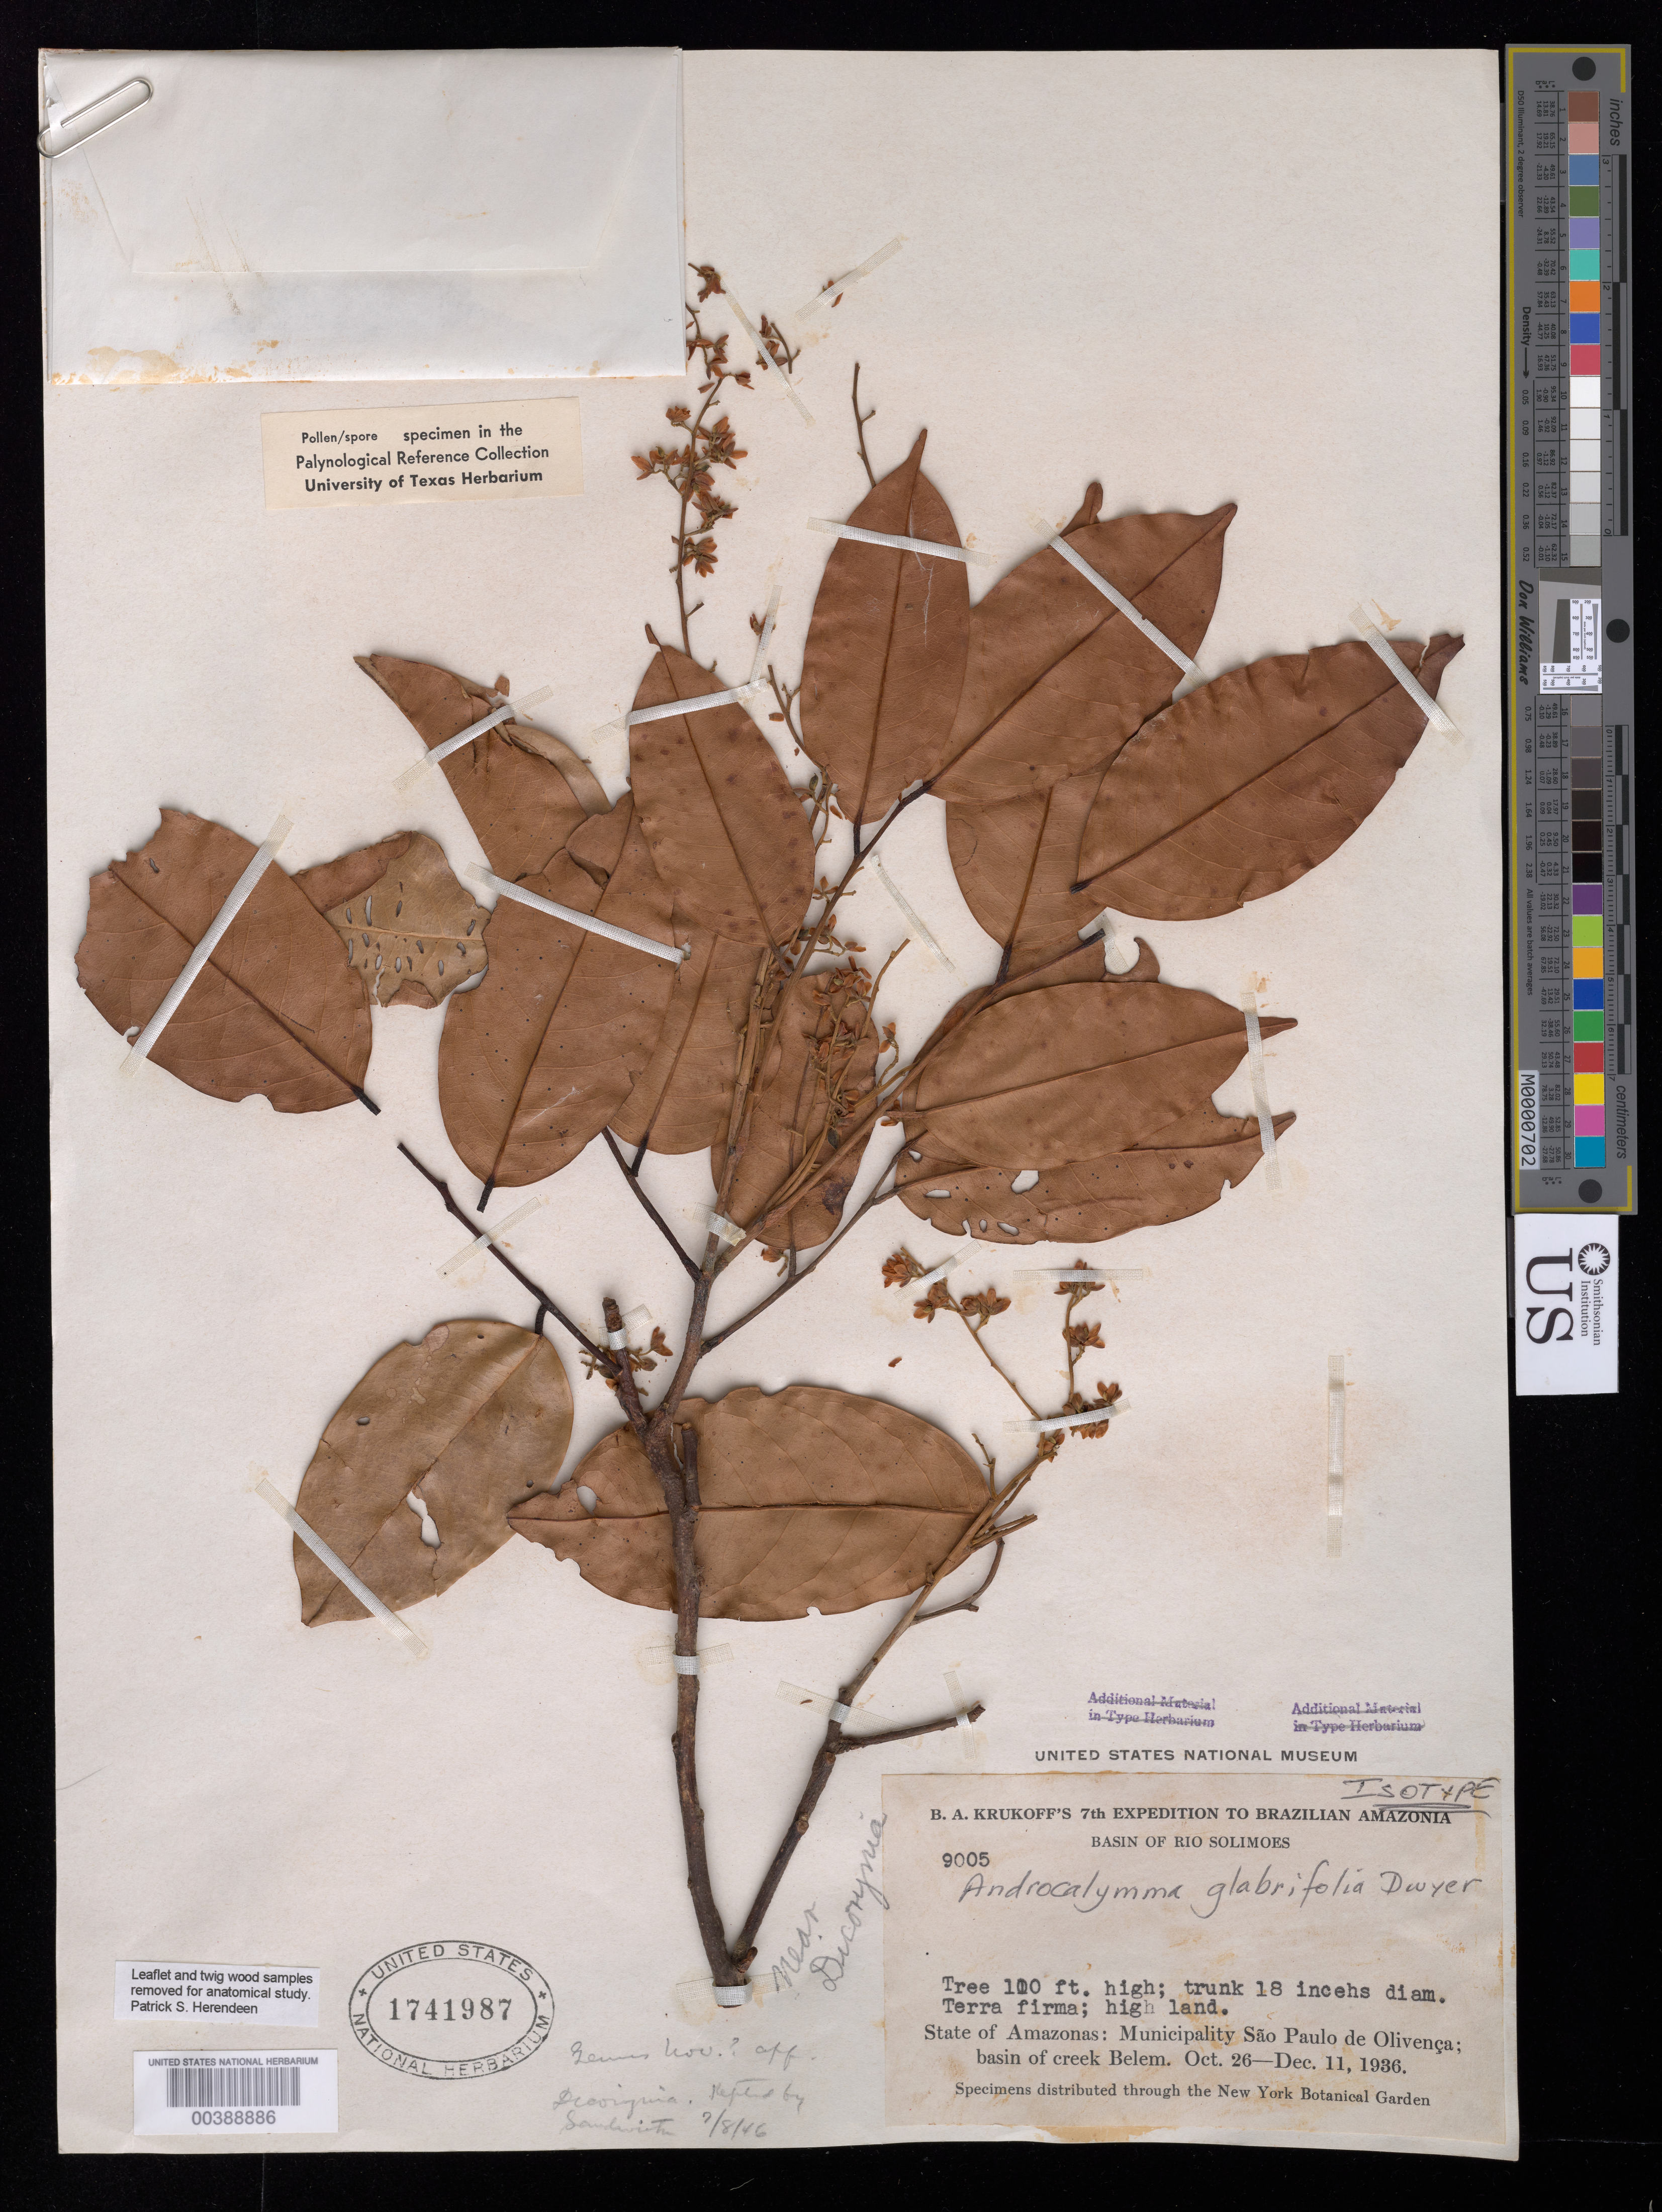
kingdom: Plantae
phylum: Tracheophyta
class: Magnoliopsida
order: Fabales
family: Fabaceae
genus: Androcalymma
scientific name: Androcalymma glabrifolia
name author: Dwyer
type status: Isotype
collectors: B. A. Krukoff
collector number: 9005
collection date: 1936-10-26/1936-12-11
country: Brazil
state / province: Amazonas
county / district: São Paulo de Olivença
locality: Basin of Rio Solimoes. State of Amazonas: Municipality São Paulo de Olivença; basin of creek Belem.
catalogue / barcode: US 1751987